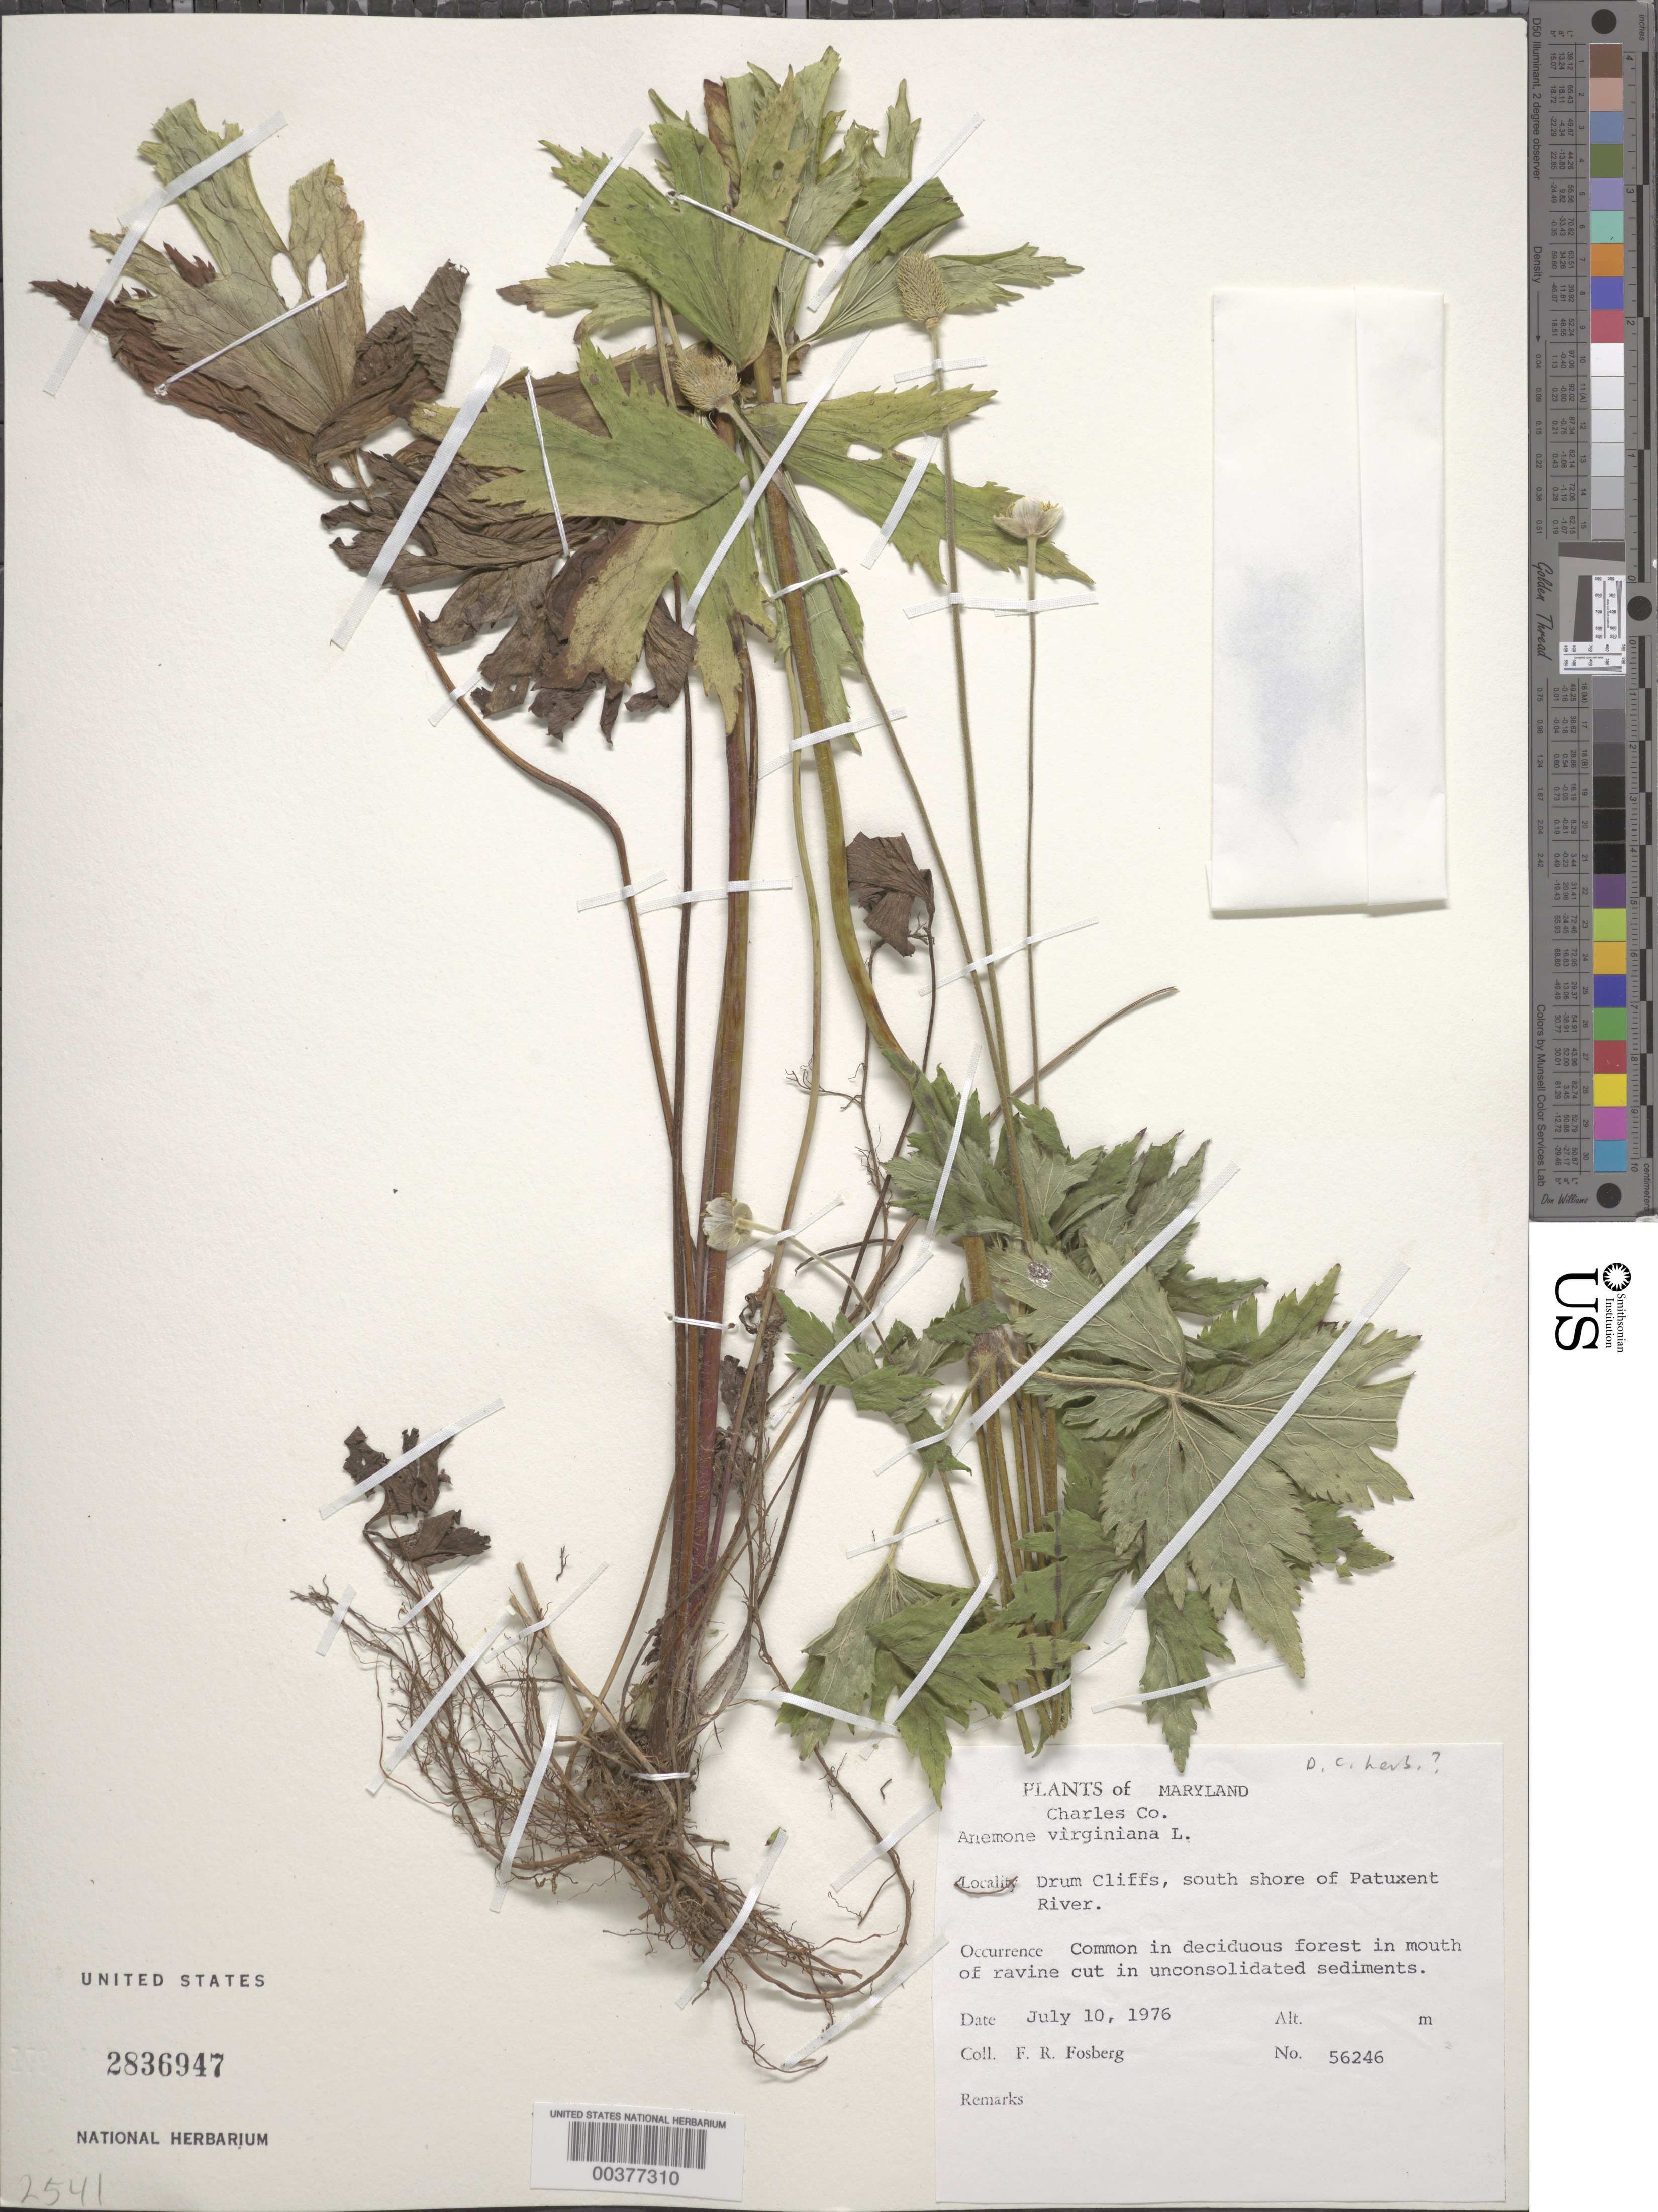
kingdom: Plantae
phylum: Tracheophyta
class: Magnoliopsida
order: Ranunculales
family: Ranunculaceae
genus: Anemone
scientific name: Anemone virginiana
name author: L.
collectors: F. R. Fosberg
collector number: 56246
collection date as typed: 10 Jul 1976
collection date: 1976-07-10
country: United States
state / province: Maryland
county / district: Charles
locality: Drum Cliffs, Patuxent River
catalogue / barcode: US 2836947